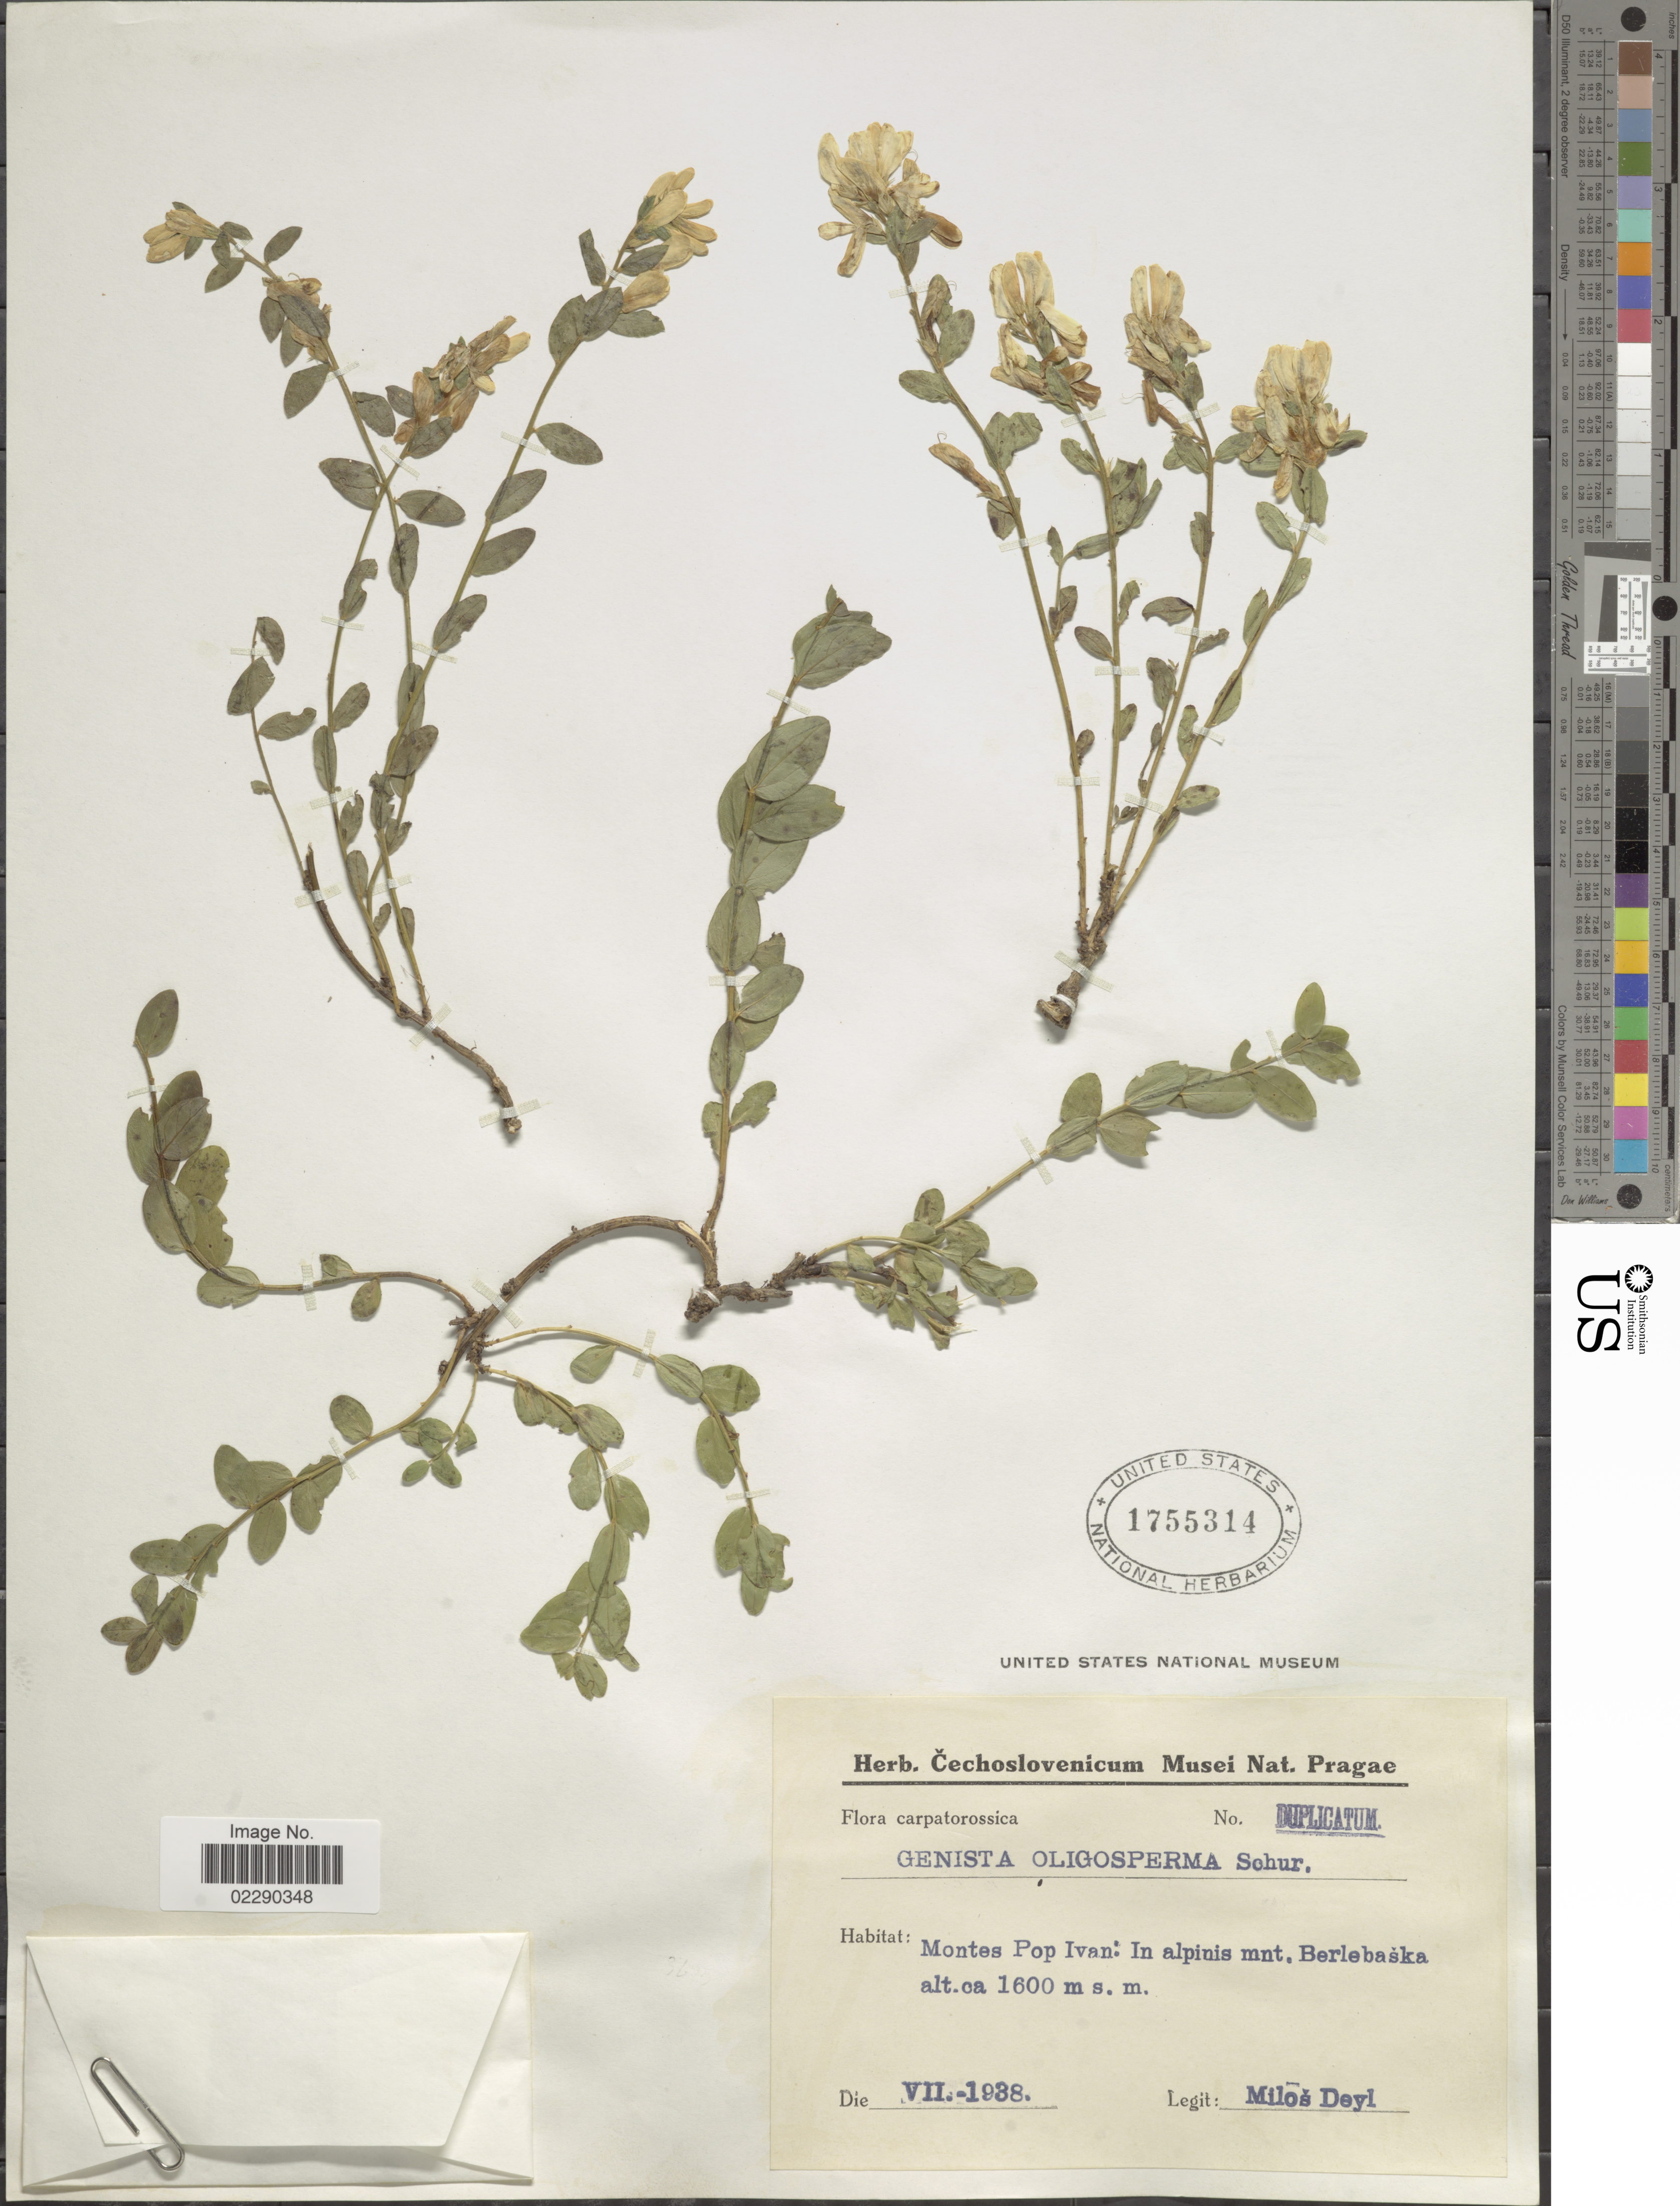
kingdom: Plantae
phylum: Tracheophyta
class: Magnoliopsida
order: Fabales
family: Fabaceae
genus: Genista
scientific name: Genista oligosperma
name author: (Andrae) Simonk.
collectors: M. Deyl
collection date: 1938-07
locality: Carpatorossica, Montes Pop Ivan, in alpinis mnt. Berlebaska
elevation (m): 1600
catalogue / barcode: US 1755314